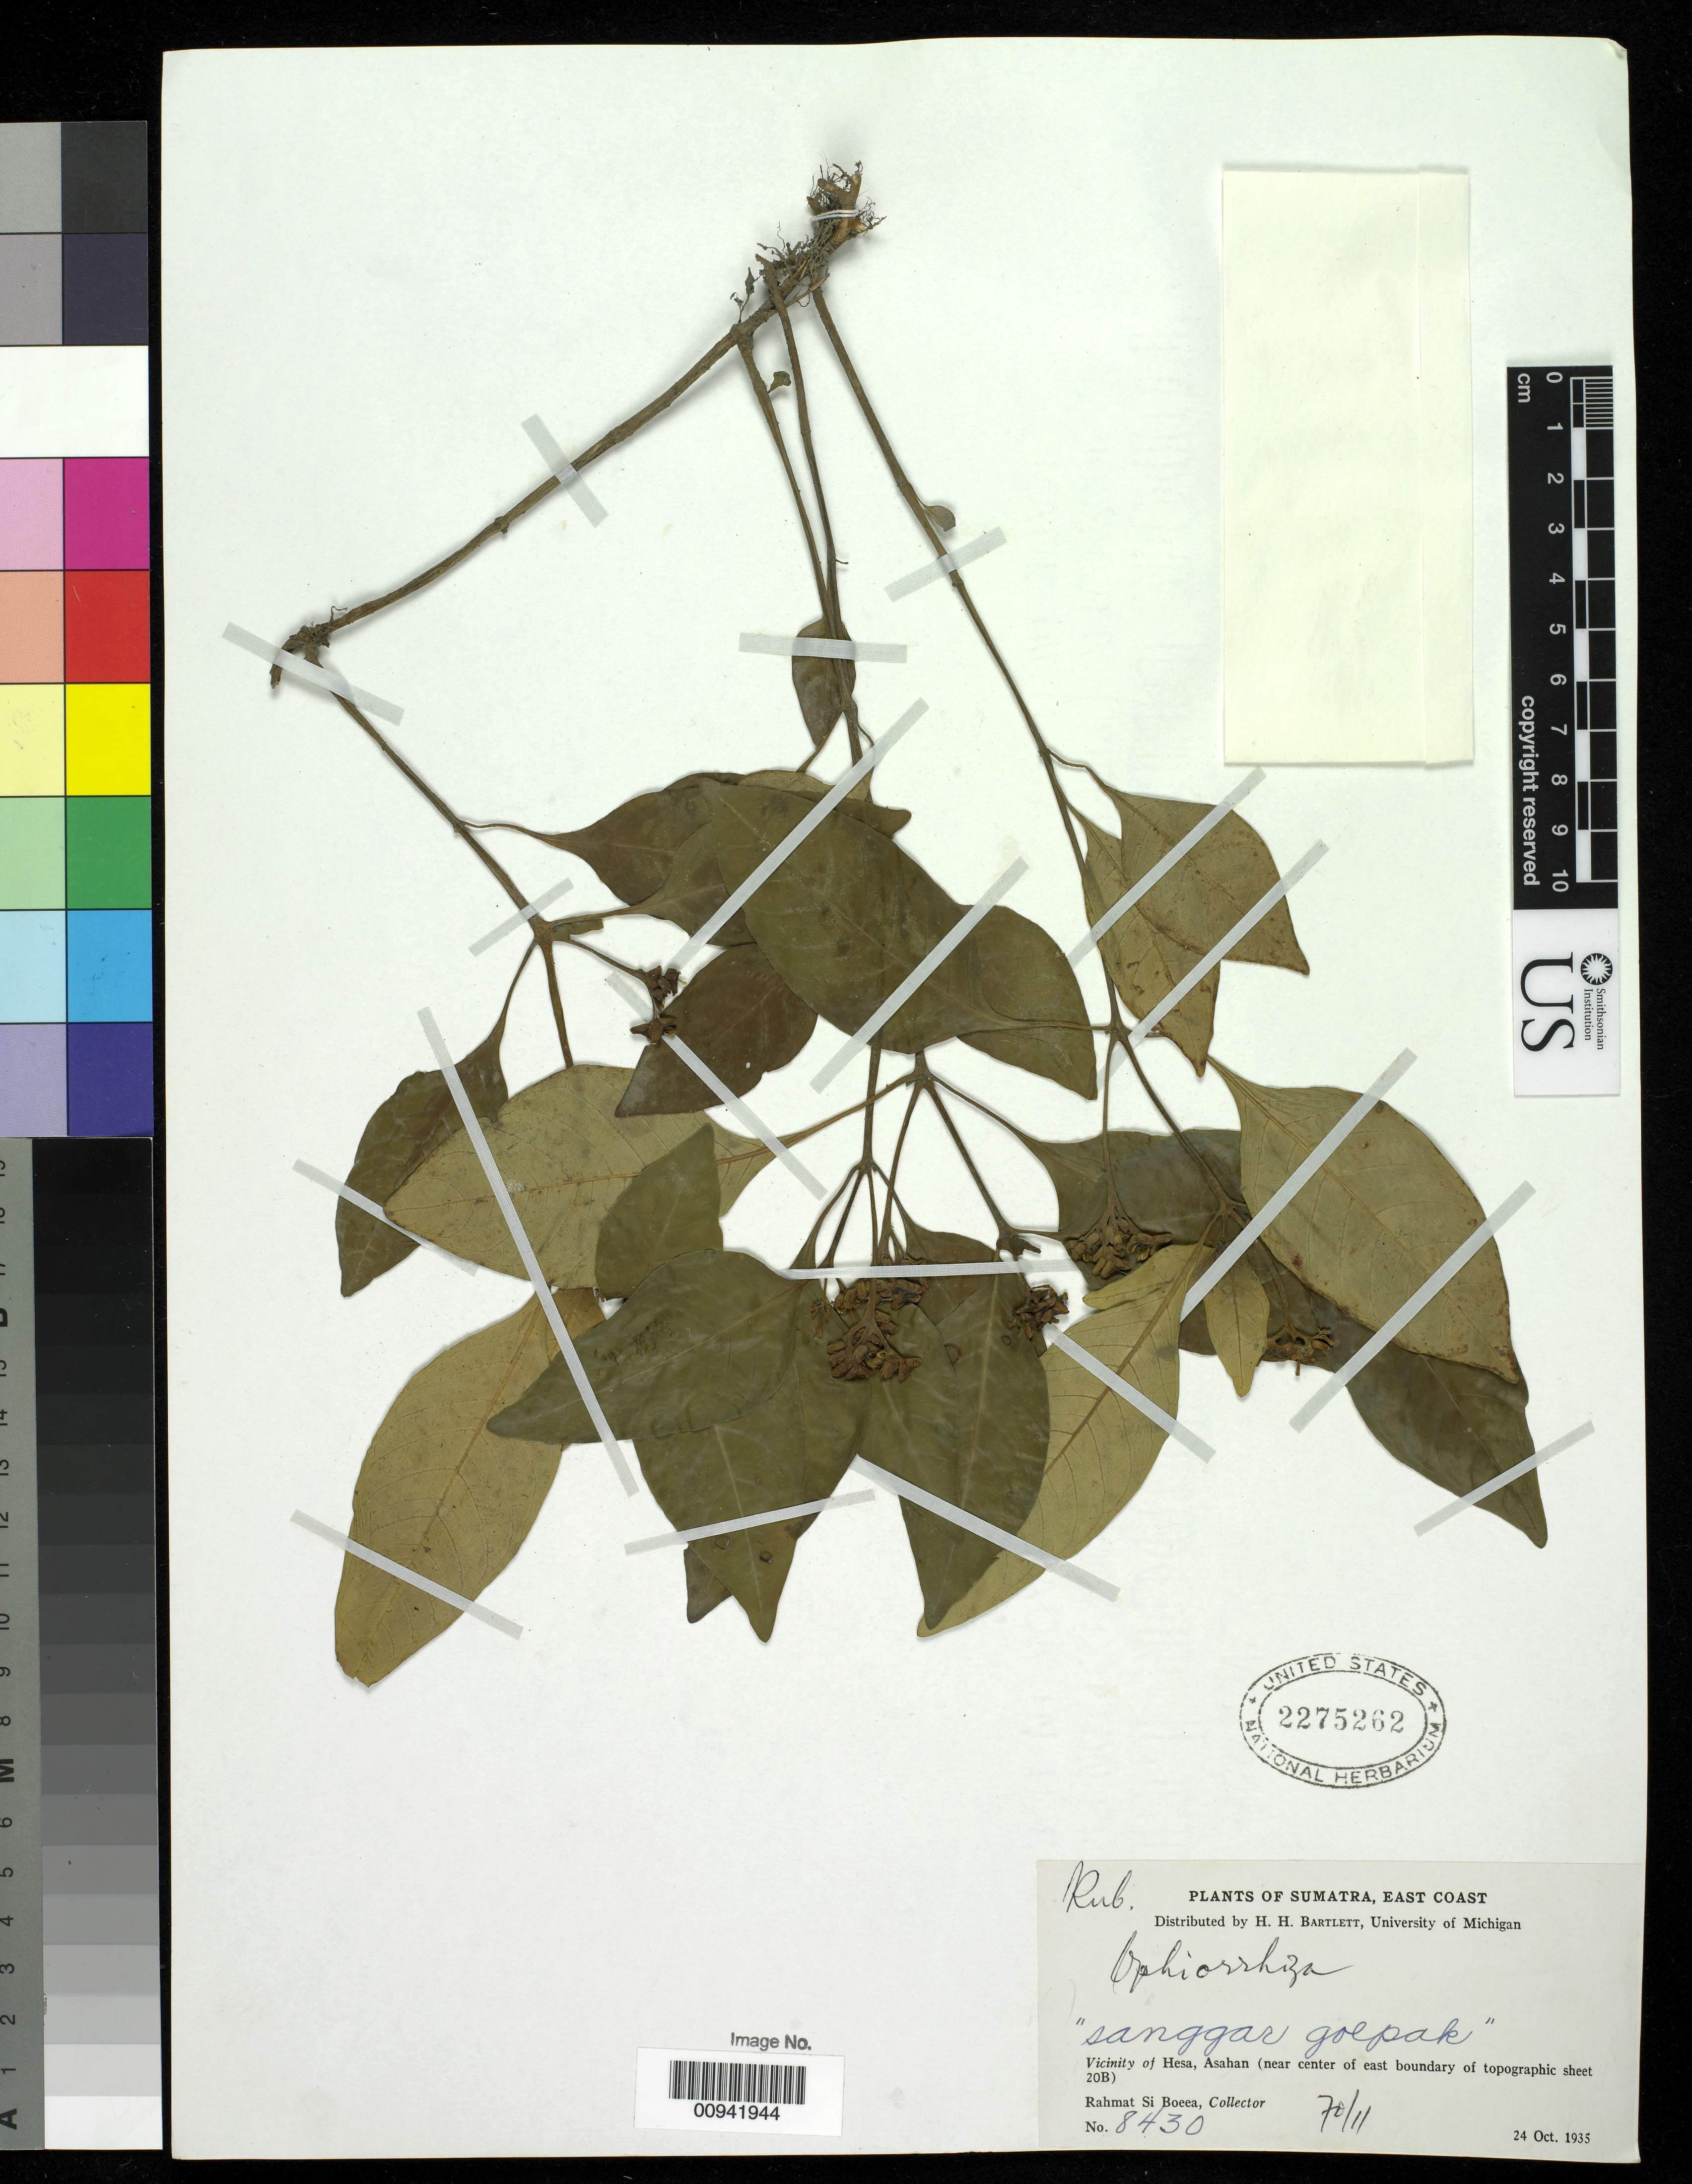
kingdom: Plantae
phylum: Tracheophyta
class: Magnoliopsida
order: Gentianales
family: Rubiaceae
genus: Ophiorrhiza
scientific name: Ophiorrhiza sp.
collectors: Rahmat Si Boeea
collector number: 8430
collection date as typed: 24 Oct 1935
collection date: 1935-10-24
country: Indonesia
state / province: Sumatra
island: Sumatra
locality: East Coast, vicinity of Hesa, Asahan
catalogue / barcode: US 2275262